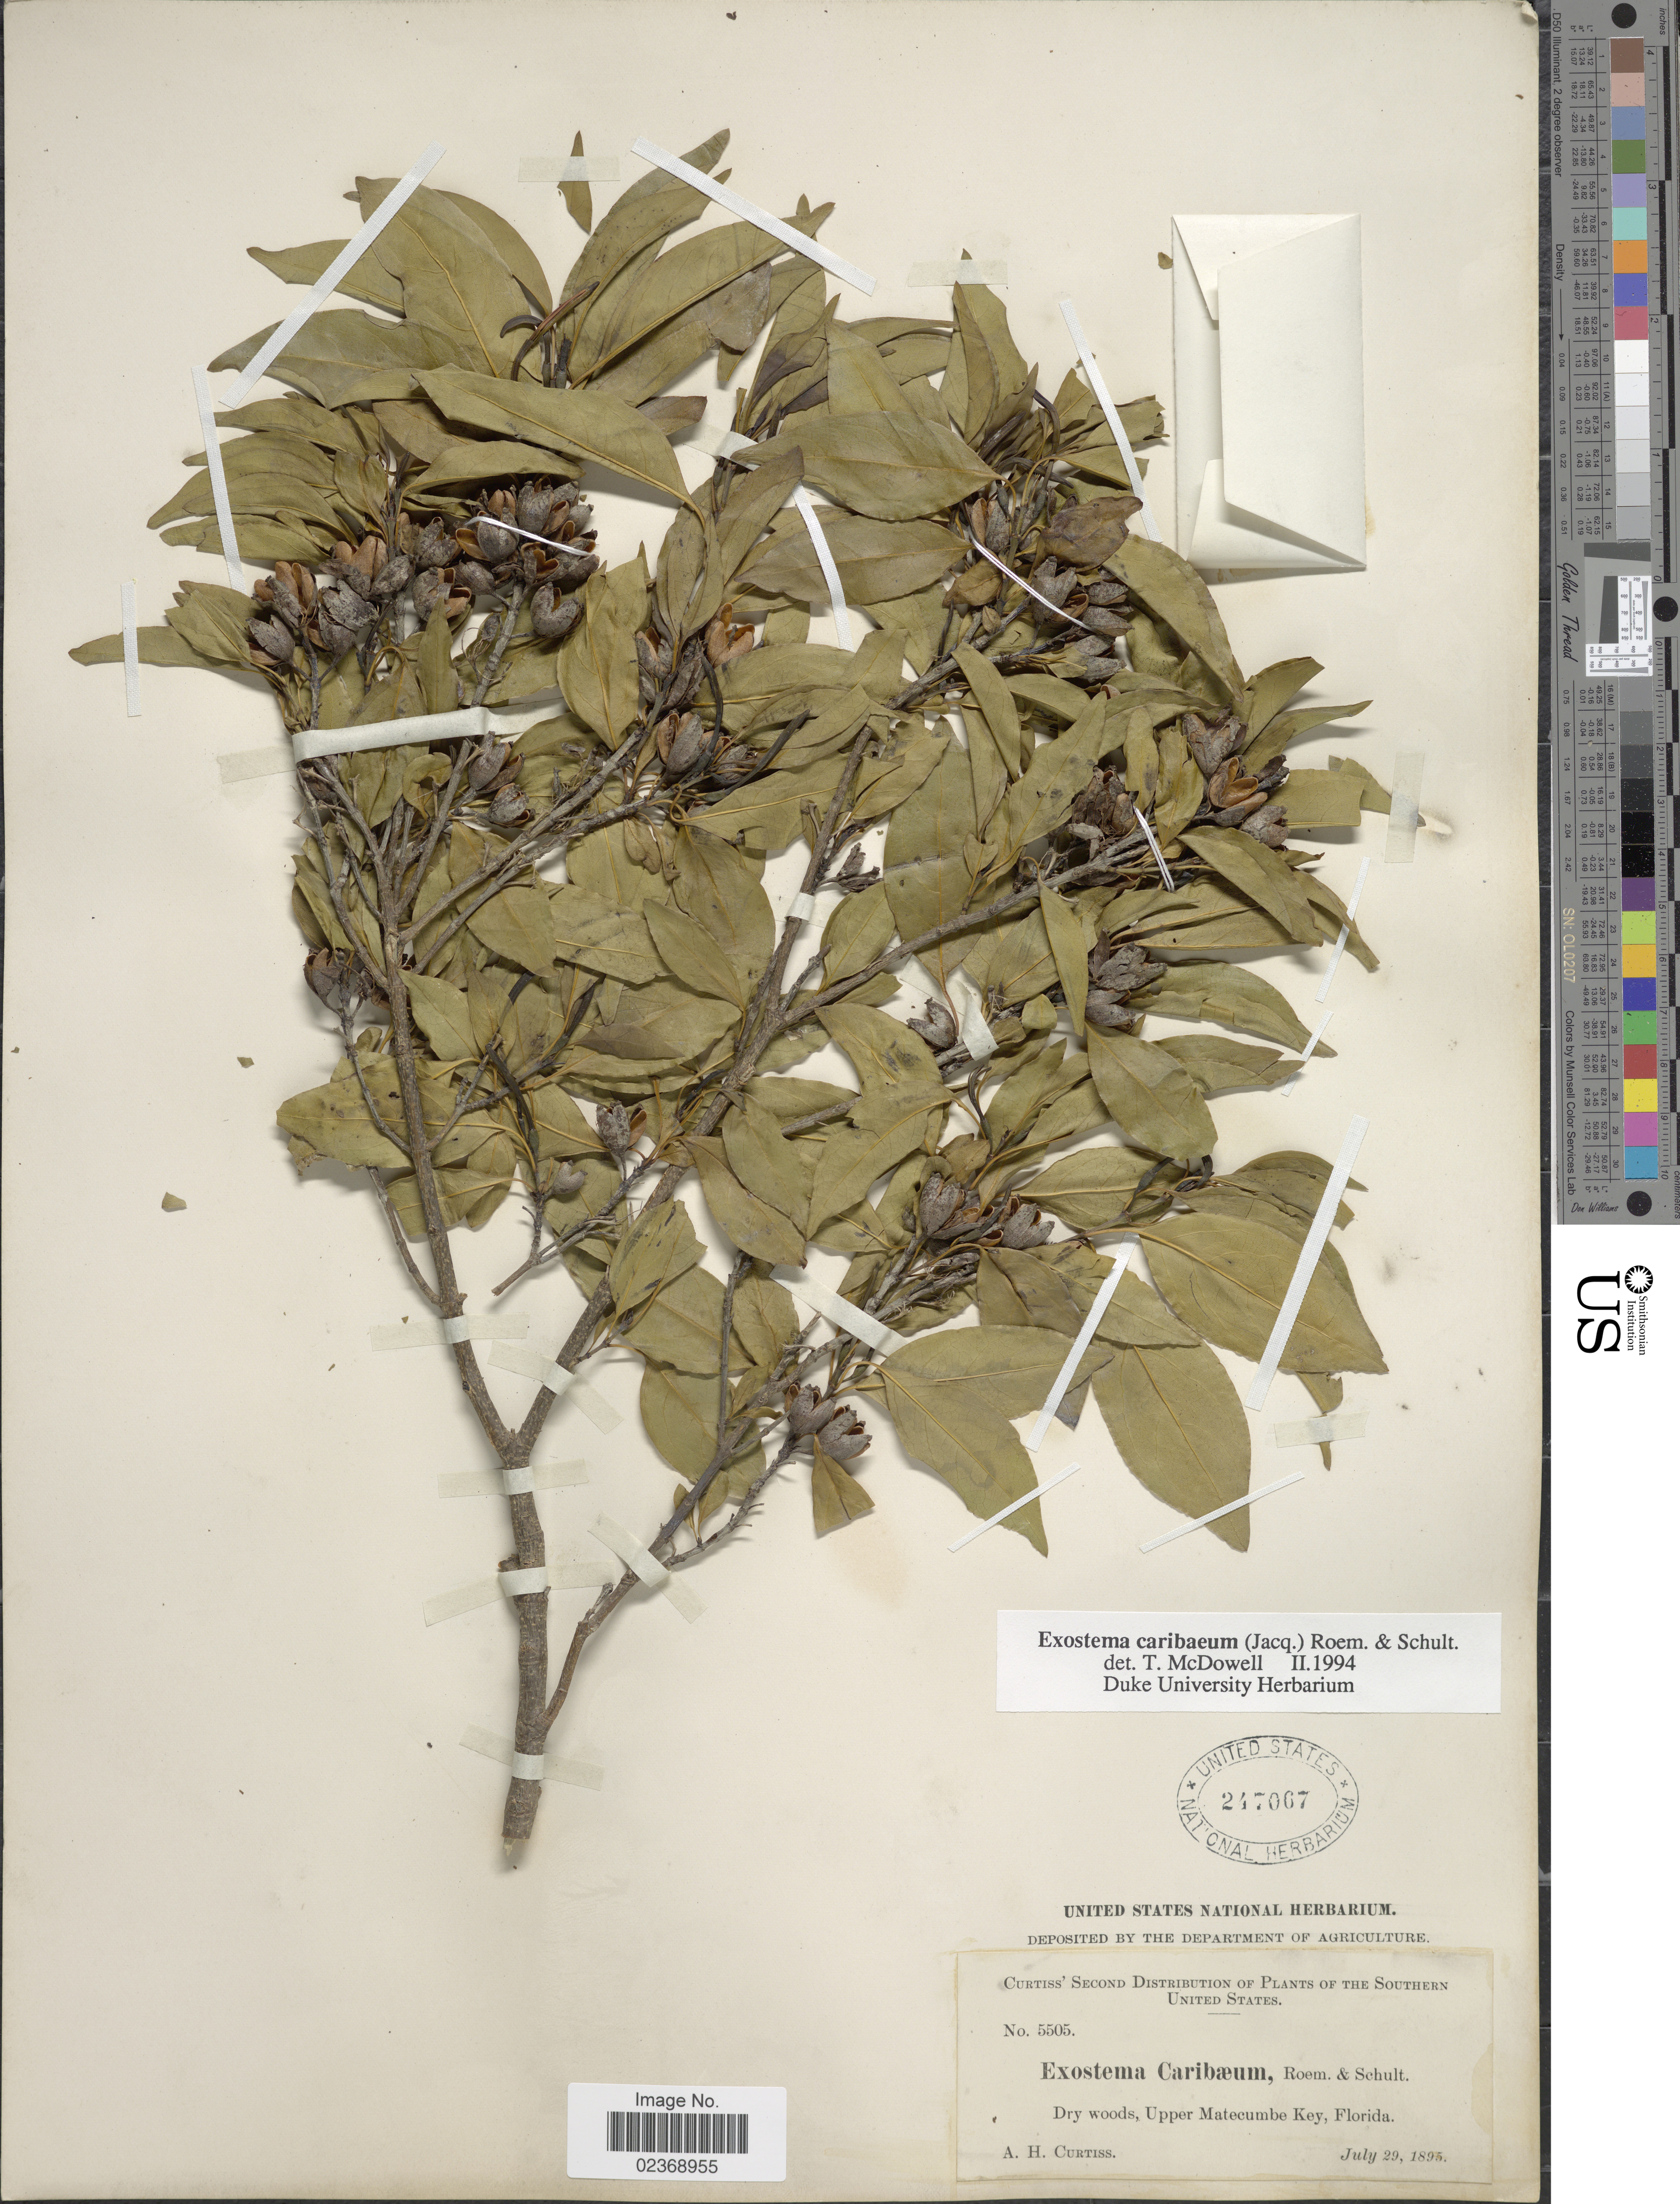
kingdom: Plantae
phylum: Tracheophyta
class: Magnoliopsida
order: Gentianales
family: Rubiaceae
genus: Exostema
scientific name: Exostema caribaeum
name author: (Jacq.) Roem. & Schult.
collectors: A. H. Curtiss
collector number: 5505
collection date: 1895-07-29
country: United States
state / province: Florida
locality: The Southern United States, Dry woods, Upper Matecumbe Key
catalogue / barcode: US 247067